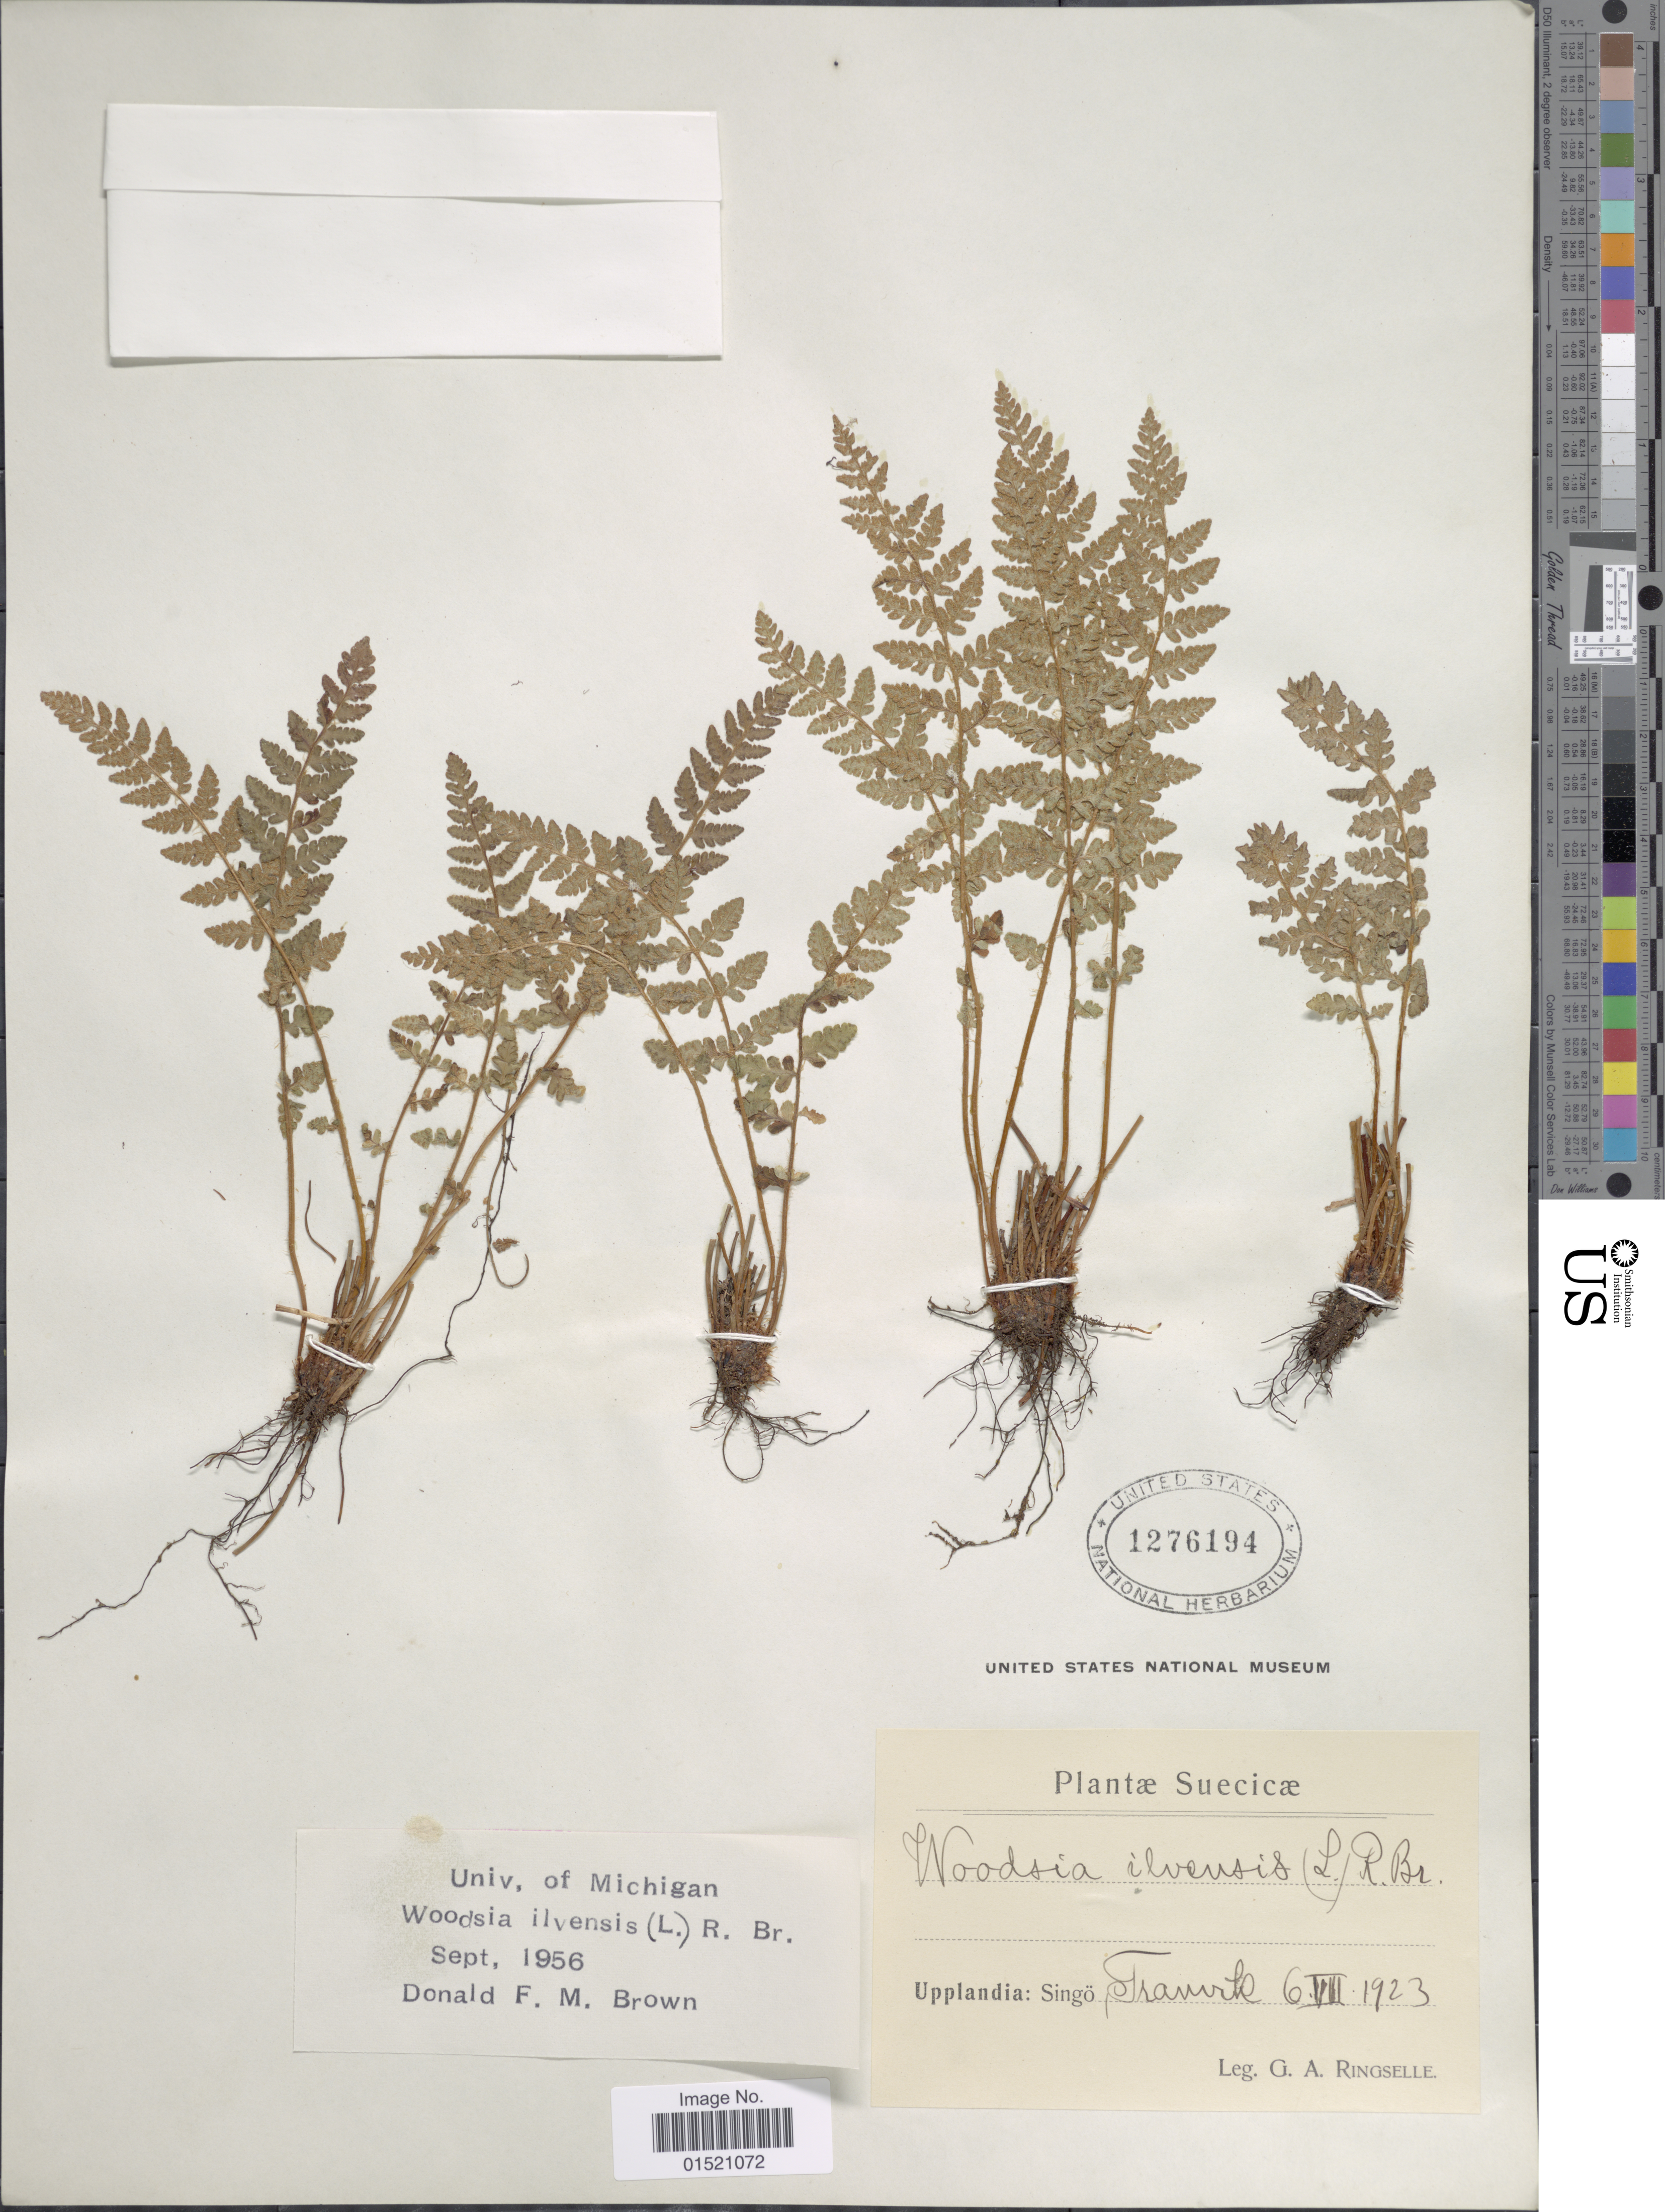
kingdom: Plantae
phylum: Tracheophyta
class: Polypodiopsida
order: Polypodiales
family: Woodsiaceae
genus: Woodsia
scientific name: Woodsia ilvensis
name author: (L.) R. Br.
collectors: G. Ringselle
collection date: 1923-07-06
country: Sweden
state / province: Stockholm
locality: Singö, Tranvik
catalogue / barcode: US 1276194